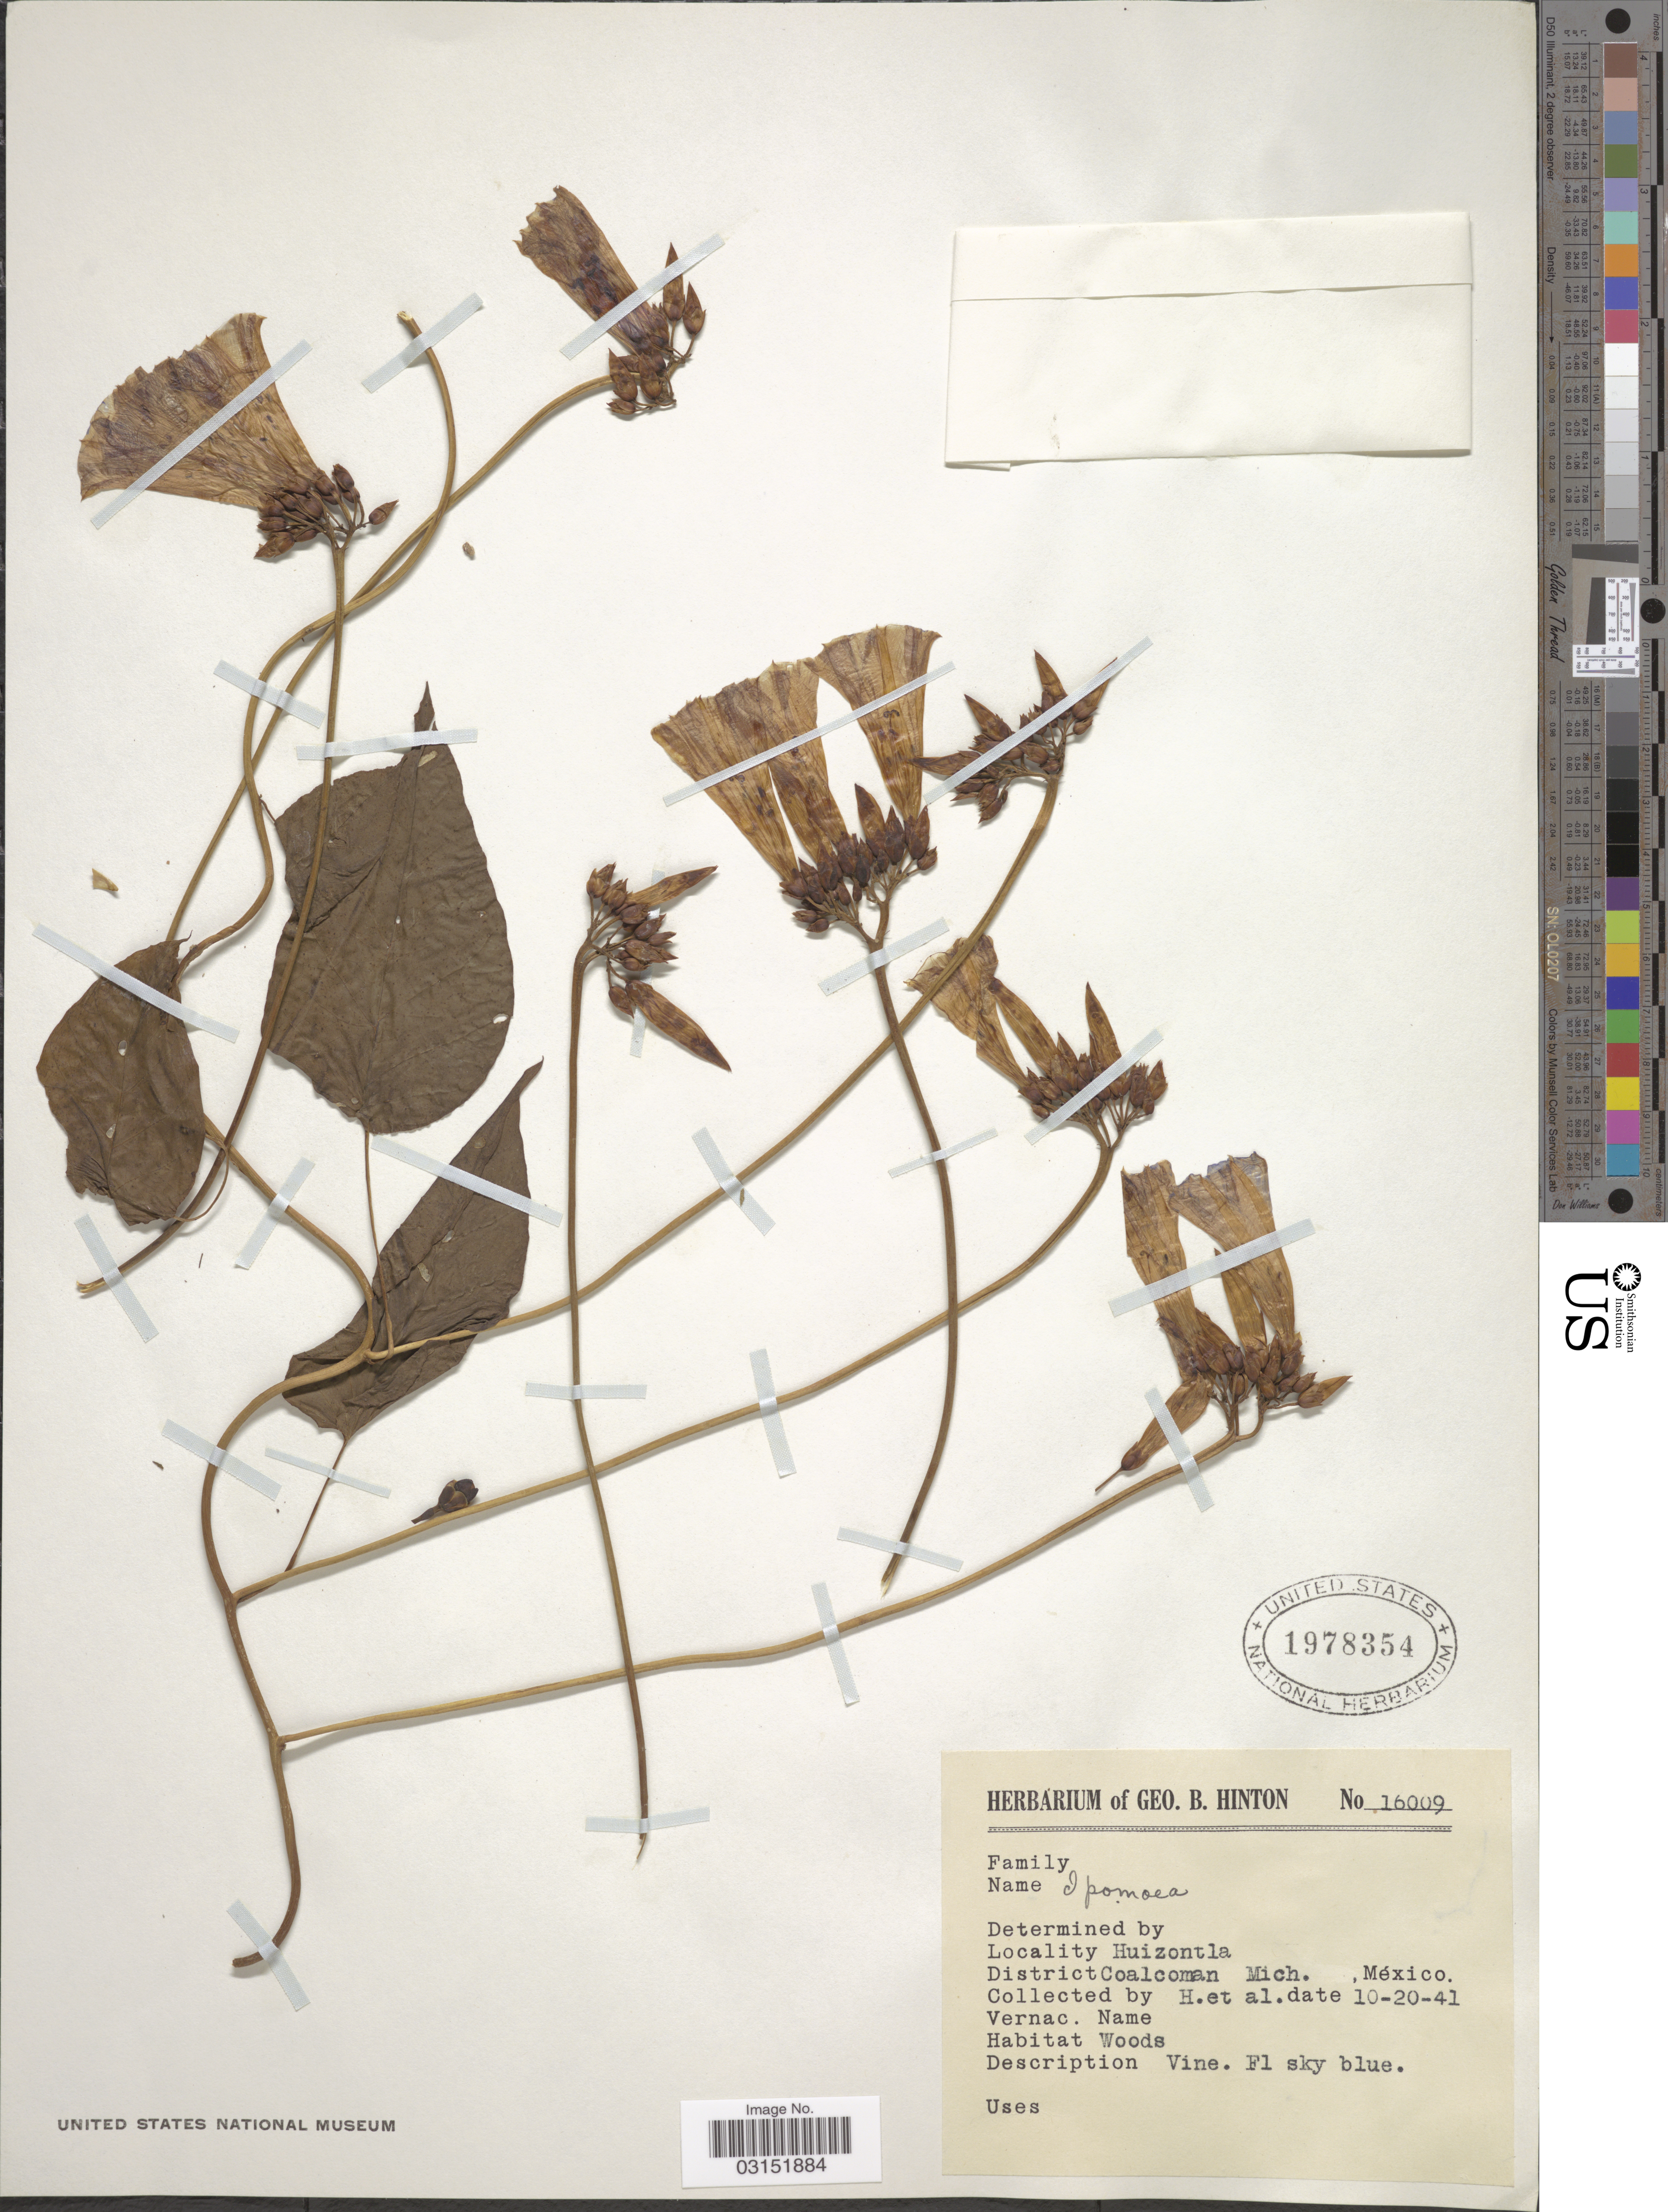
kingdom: Plantae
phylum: Tracheophyta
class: Magnoliopsida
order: Solanales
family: Convolvulaceae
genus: Ipomoea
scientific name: Ipomoea sp.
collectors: G. B. Hinton & et al.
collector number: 16009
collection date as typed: Transcribed d/m/y: 20/10/41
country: Mexico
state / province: Michoacán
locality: Huizontla, District Coalcoman.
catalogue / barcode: US 1978354